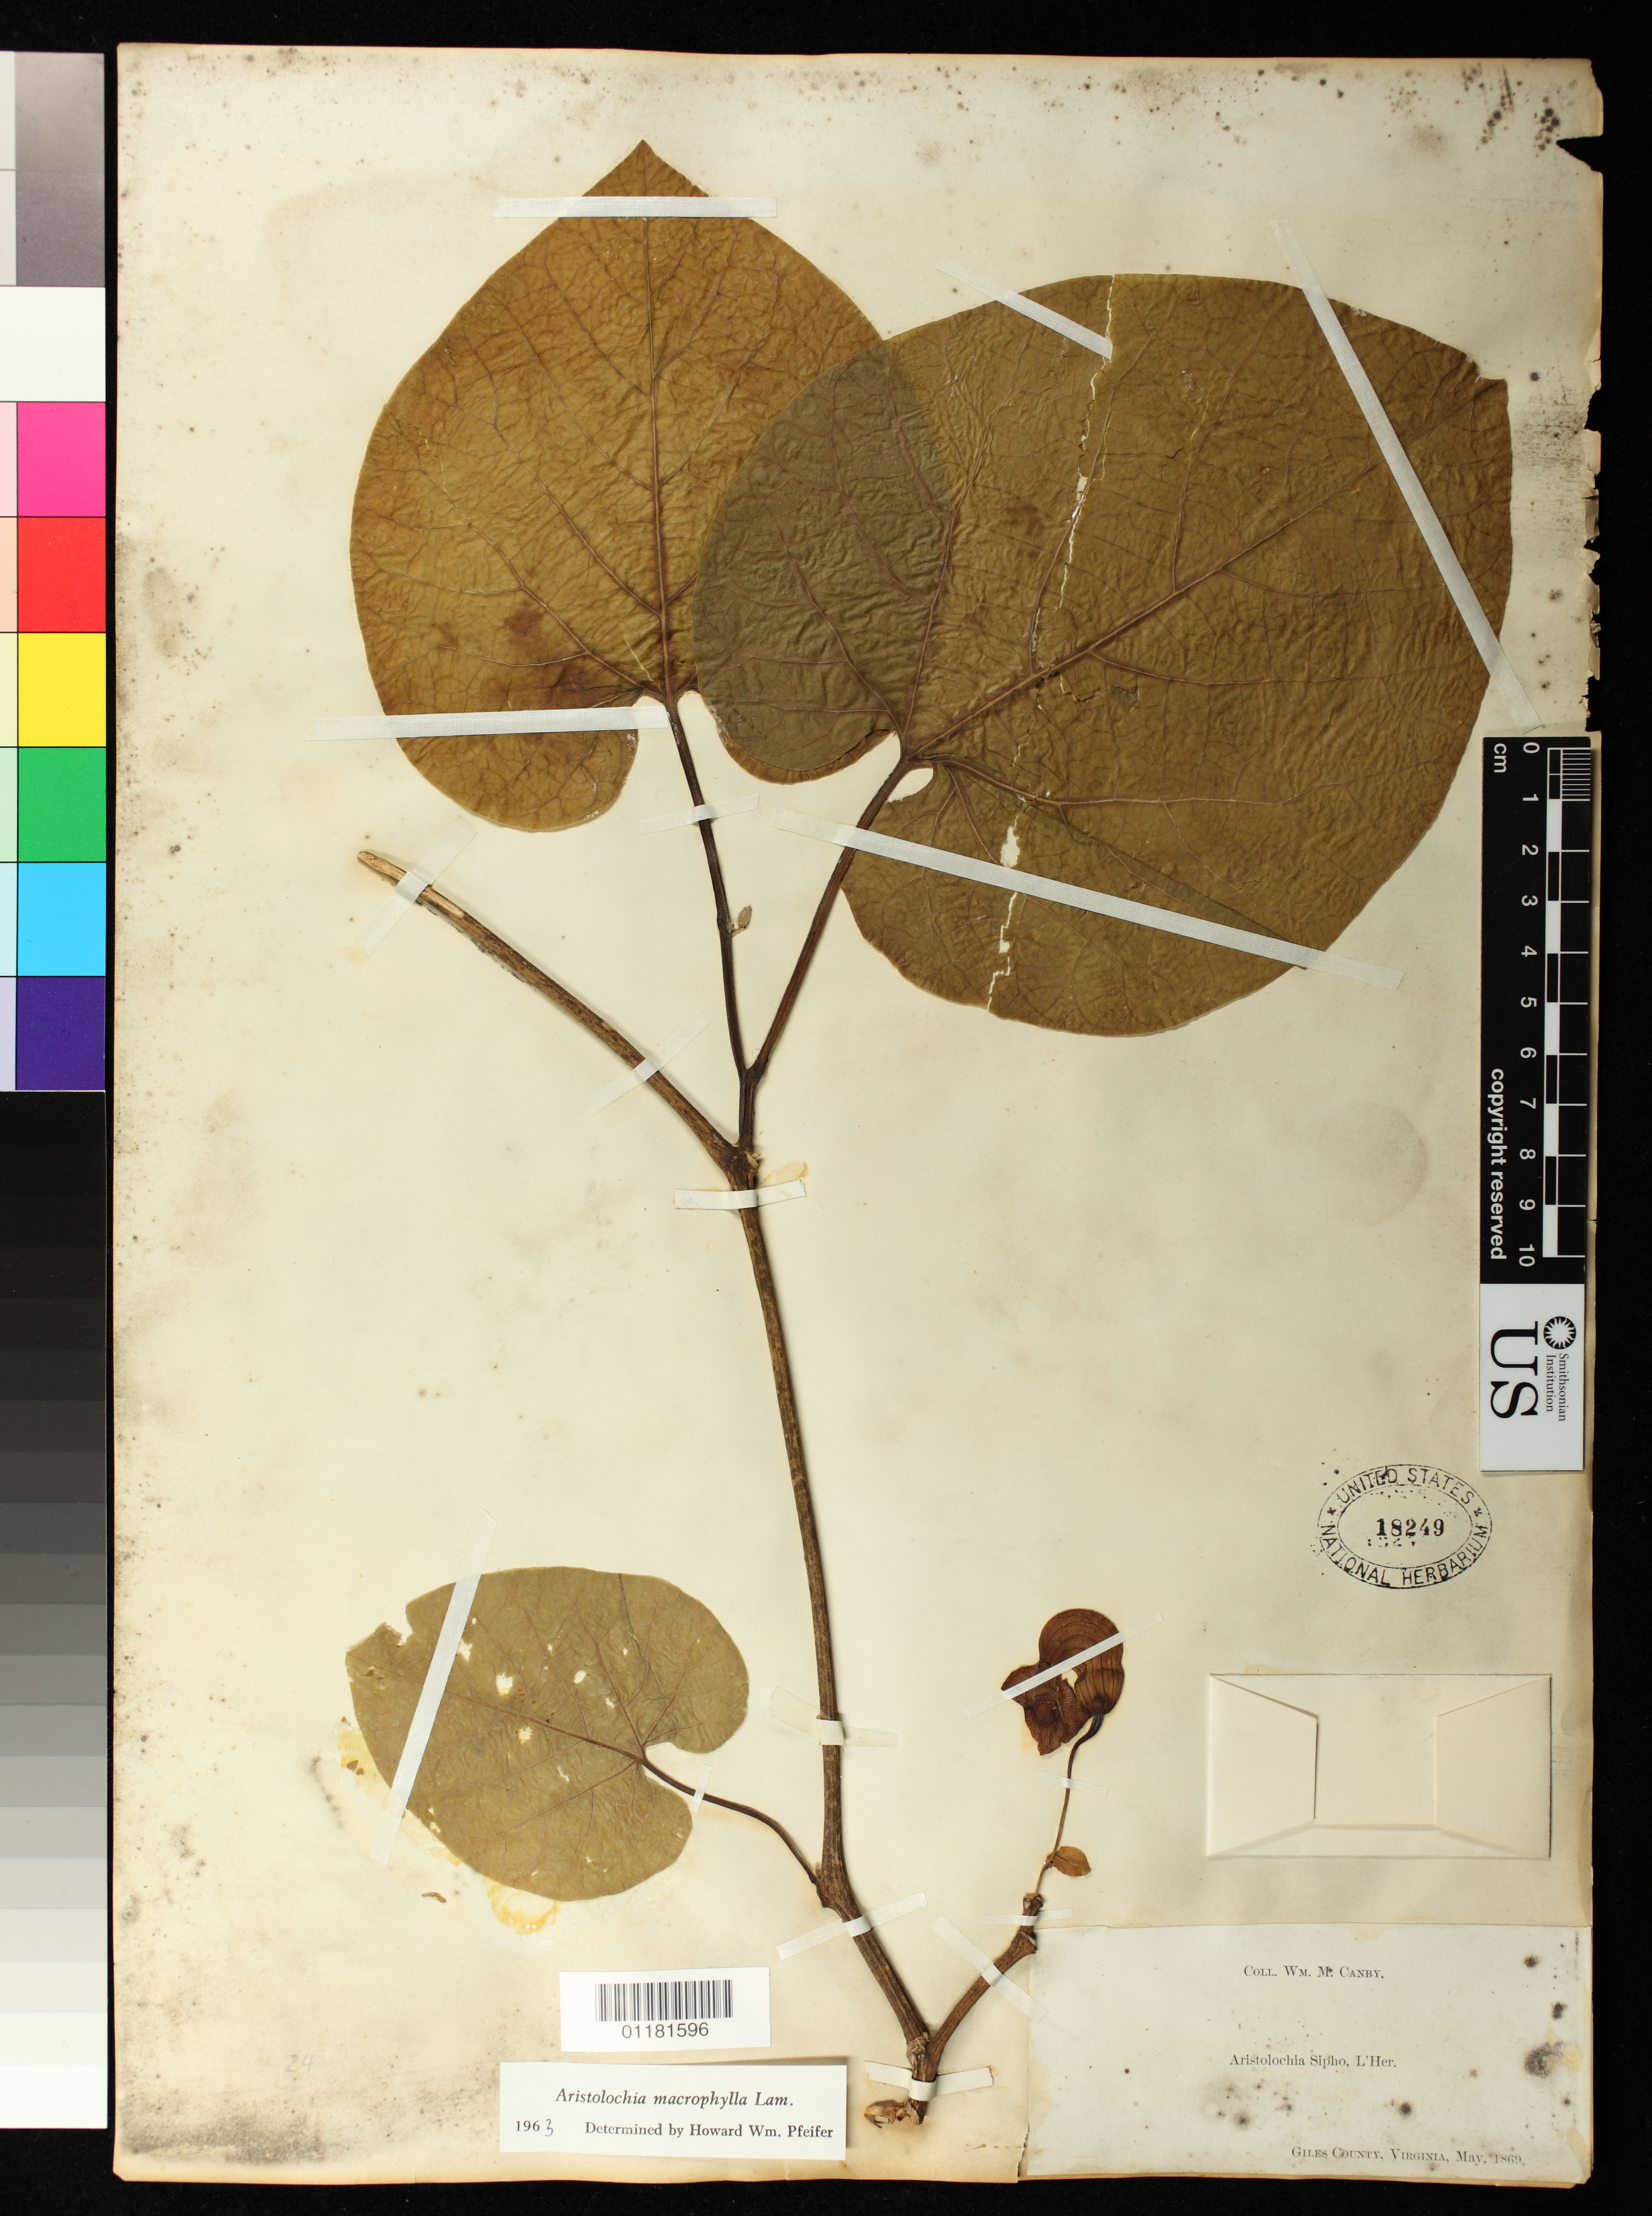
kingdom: Plantae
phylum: Tracheophyta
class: Magnoliopsida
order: Piperales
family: Aristolochiaceae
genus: Aristolochia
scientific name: Aristolochia macrophylla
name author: Lam.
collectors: W. M. Canby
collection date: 1869-05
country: United States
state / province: Virginia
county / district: Giles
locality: Giles County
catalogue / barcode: US 18249